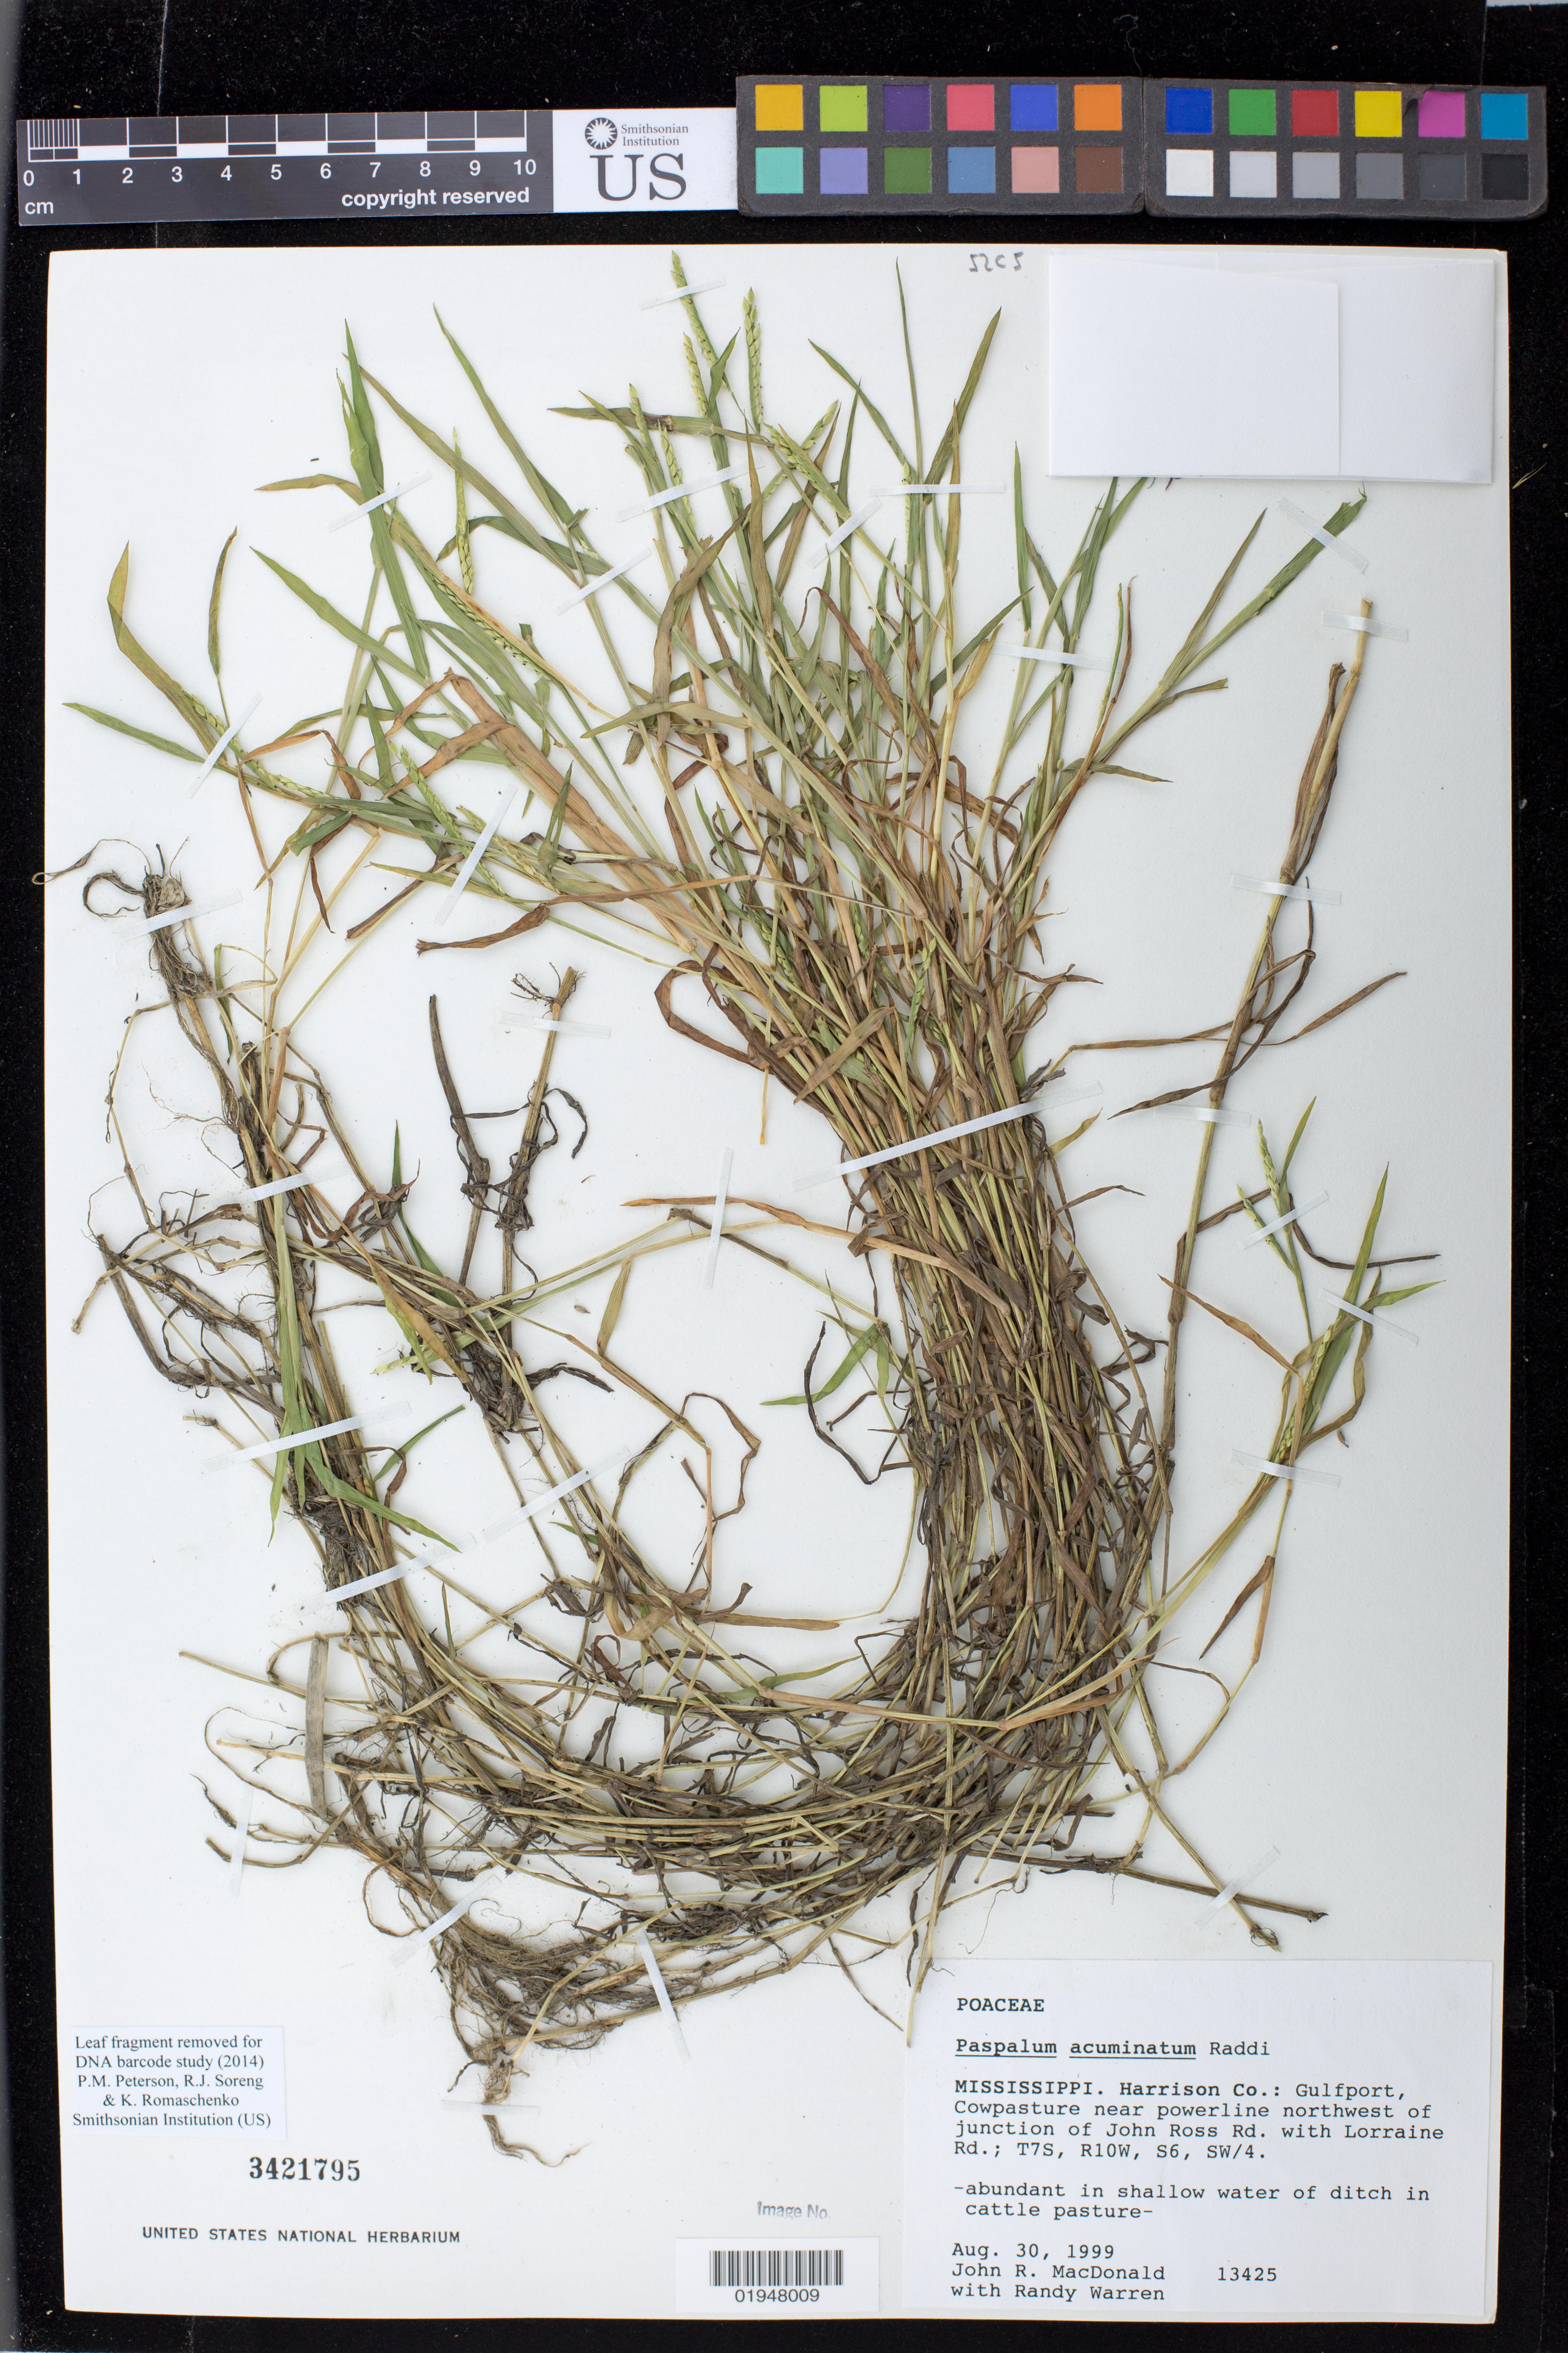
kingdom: Plantae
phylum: Tracheophyta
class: Liliopsida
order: Poales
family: Poaceae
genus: Paspalum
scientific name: Paspalum acuminatum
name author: Raddi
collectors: J. MacDonald & R. Warren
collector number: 13425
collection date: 1999-08-30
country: United States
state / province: Mississippi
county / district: Harrison County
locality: Gulfport, near powerline northwest of junction of John Ross Rd. with Lorraine Rd.; T7S, R10W, S6, Sw/4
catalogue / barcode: US 3421795